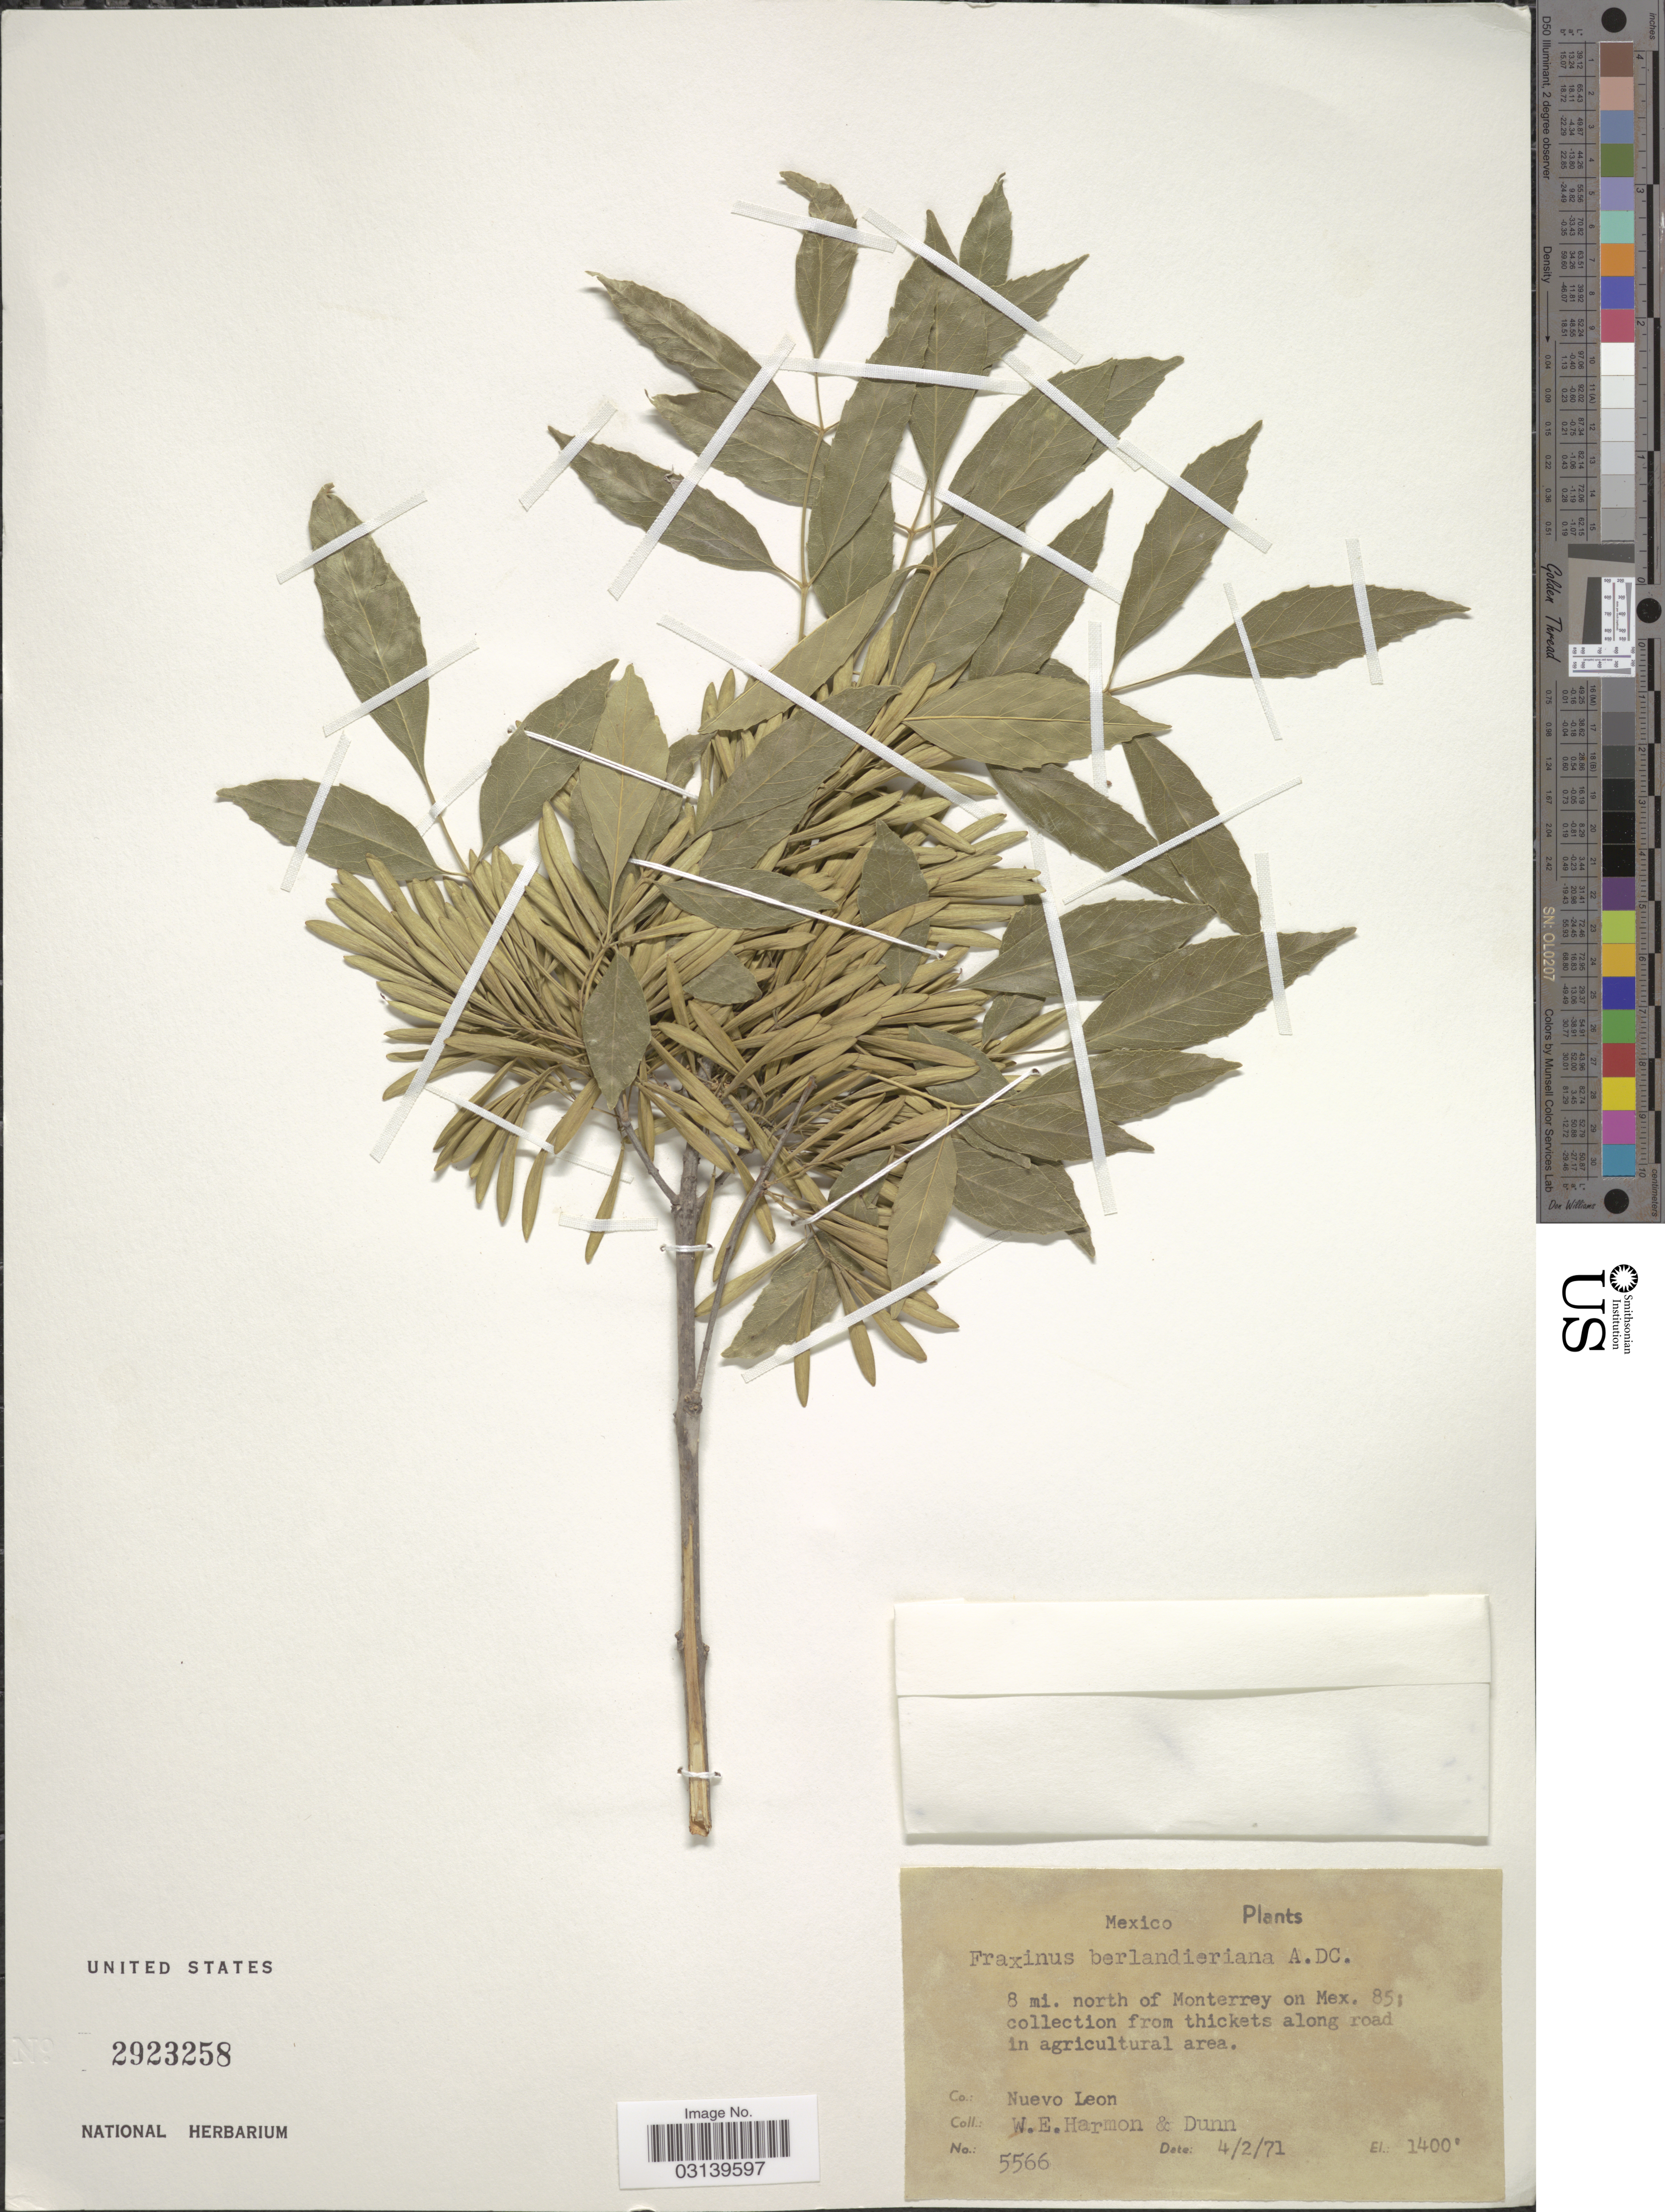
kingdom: Plantae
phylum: Tracheophyta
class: Magnoliopsida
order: Lamiales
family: Oleaceae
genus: Fraxinus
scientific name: Fraxinus berlandieriana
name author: A. DC.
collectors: W. E. Harmon & -- Dunn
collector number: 5566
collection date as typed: Transcribed d/m/y: 4/2/71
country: Mexico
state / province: Nuevo León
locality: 8 mi. north of Monterrey, along road in agricultural area.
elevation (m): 427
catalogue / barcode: US 2923258